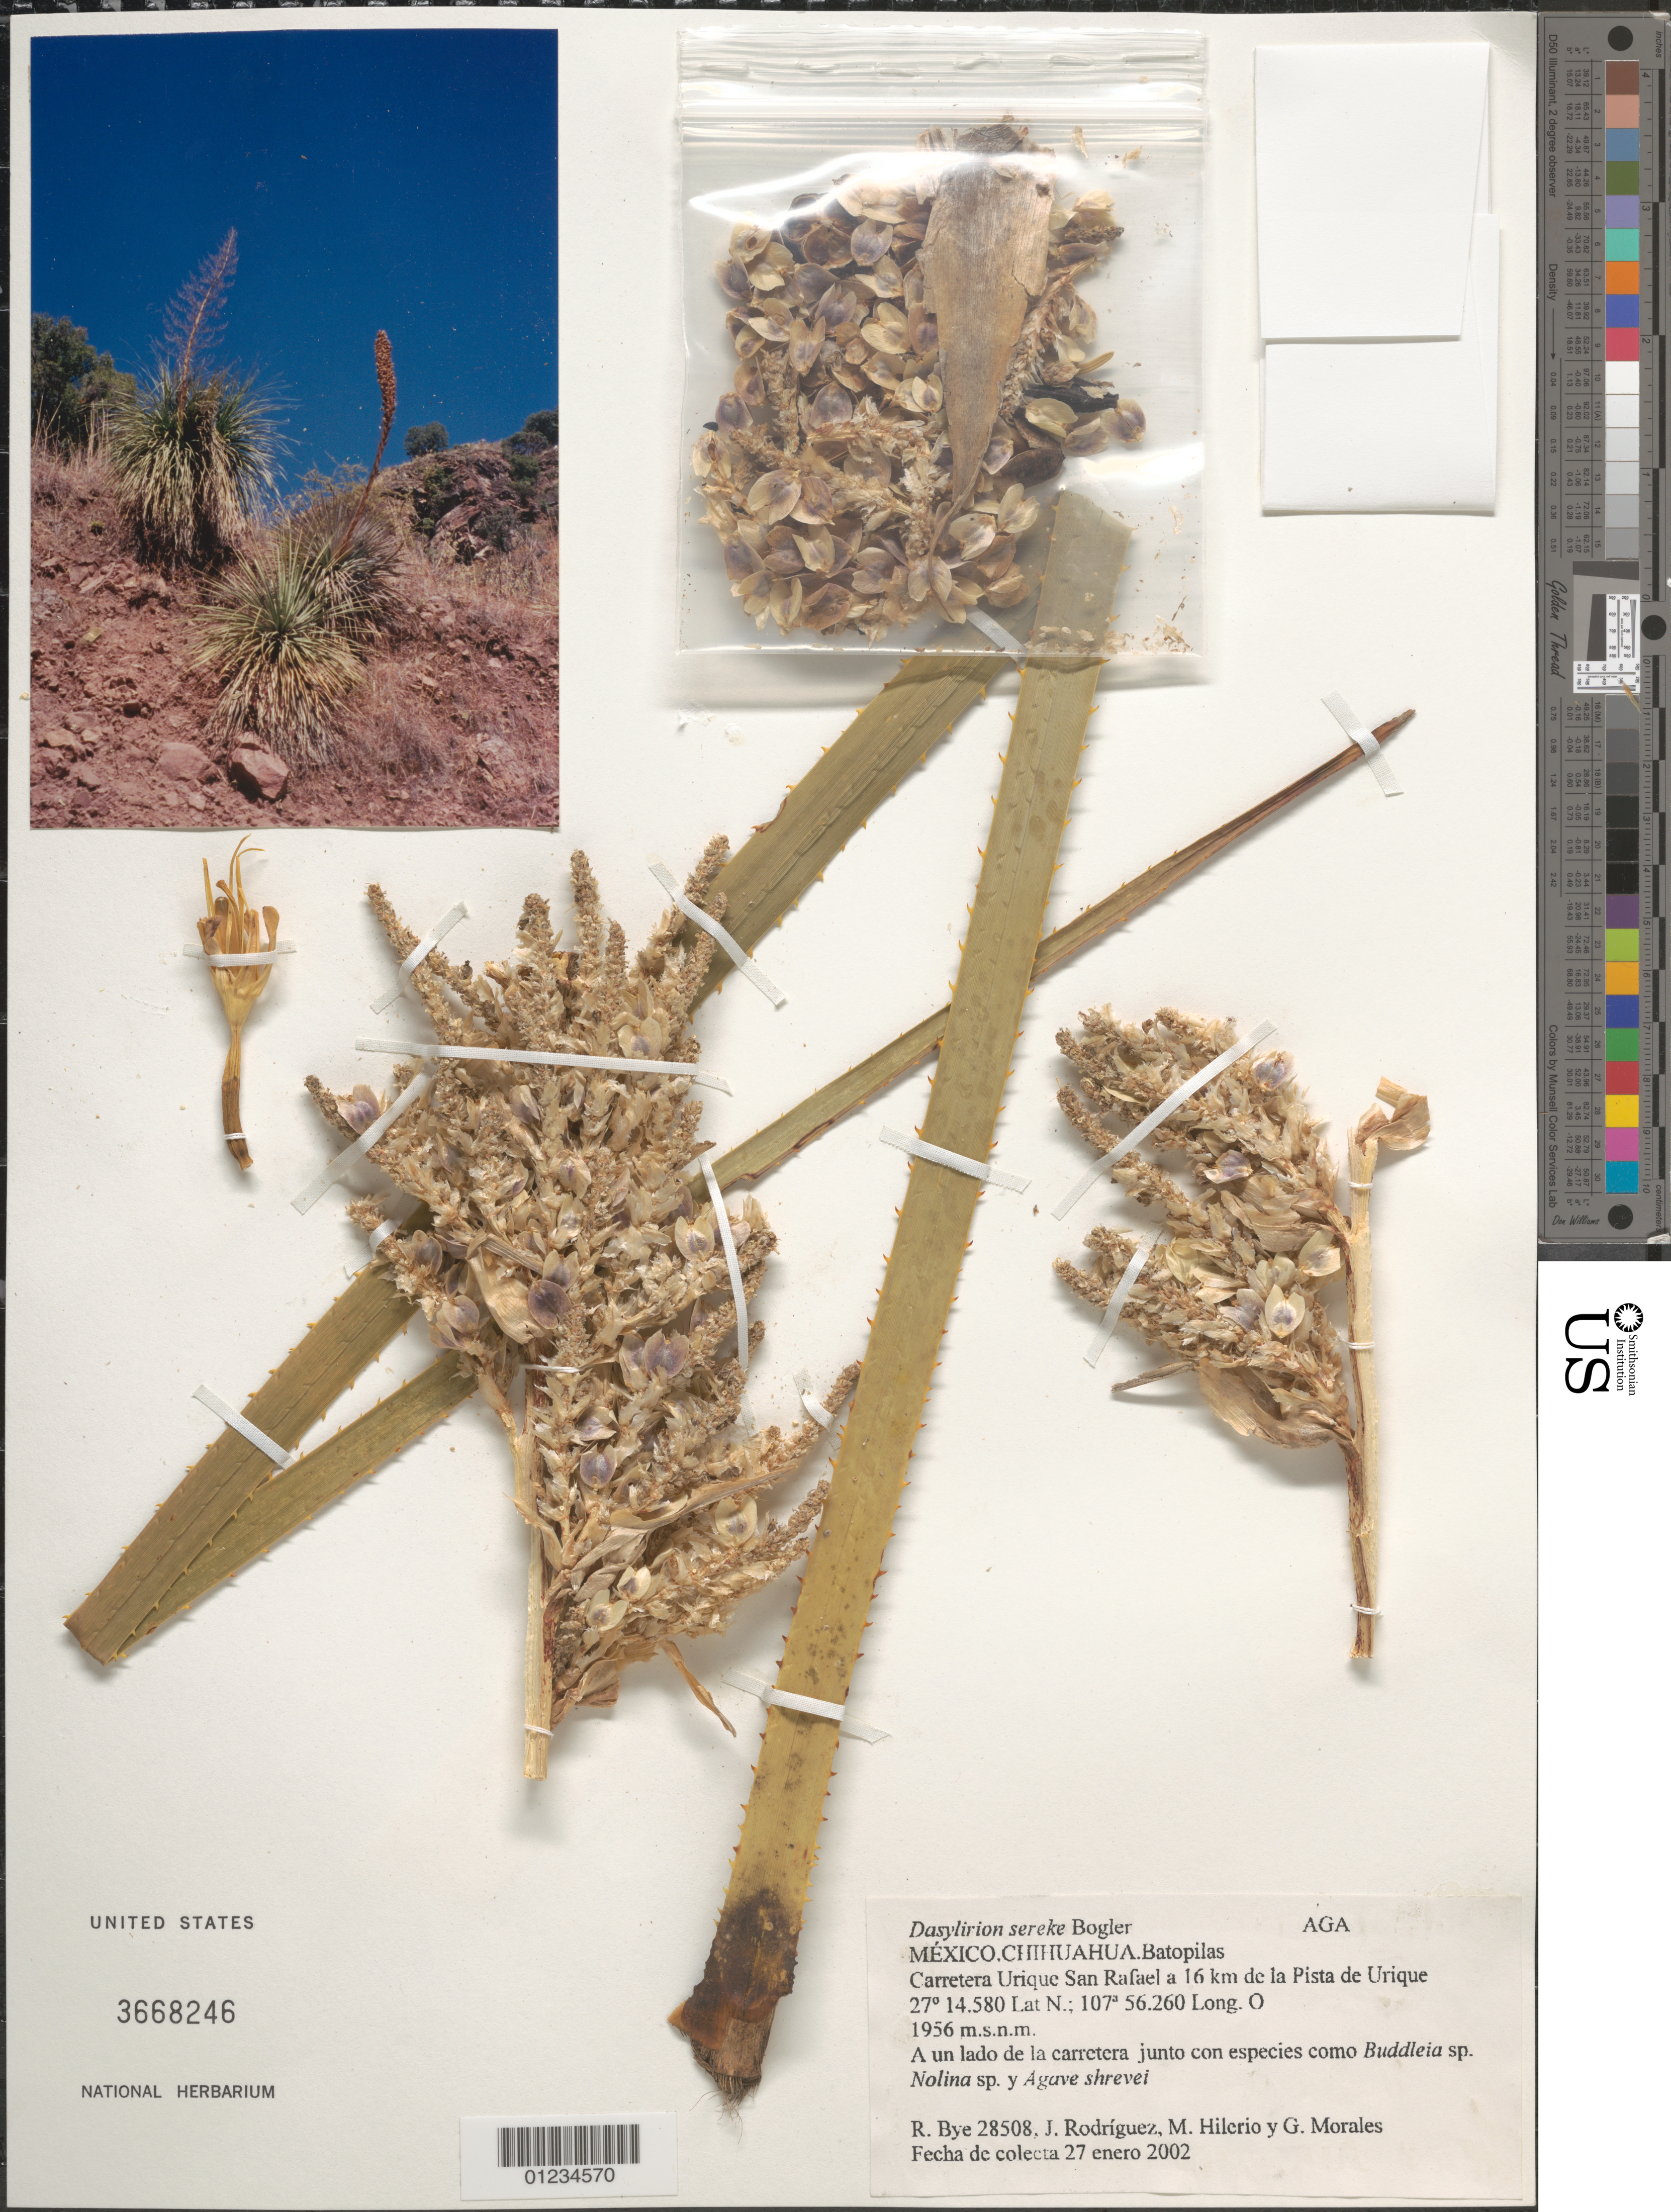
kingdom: Plantae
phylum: Tracheophyta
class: Liliopsida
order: Asparagales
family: Asparagaceae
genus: Dasylirion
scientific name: Dasylirion sereke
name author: Bogler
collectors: R. A. Bye, J. Rodríguez, M. Hilerio & G. Morales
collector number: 28505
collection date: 2002-01-27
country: Mexico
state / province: Chihuahua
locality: Batopilas. Carretera Urique San Rafael a 16 km de la Pista de Urique.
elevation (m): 1956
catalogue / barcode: US 3668246